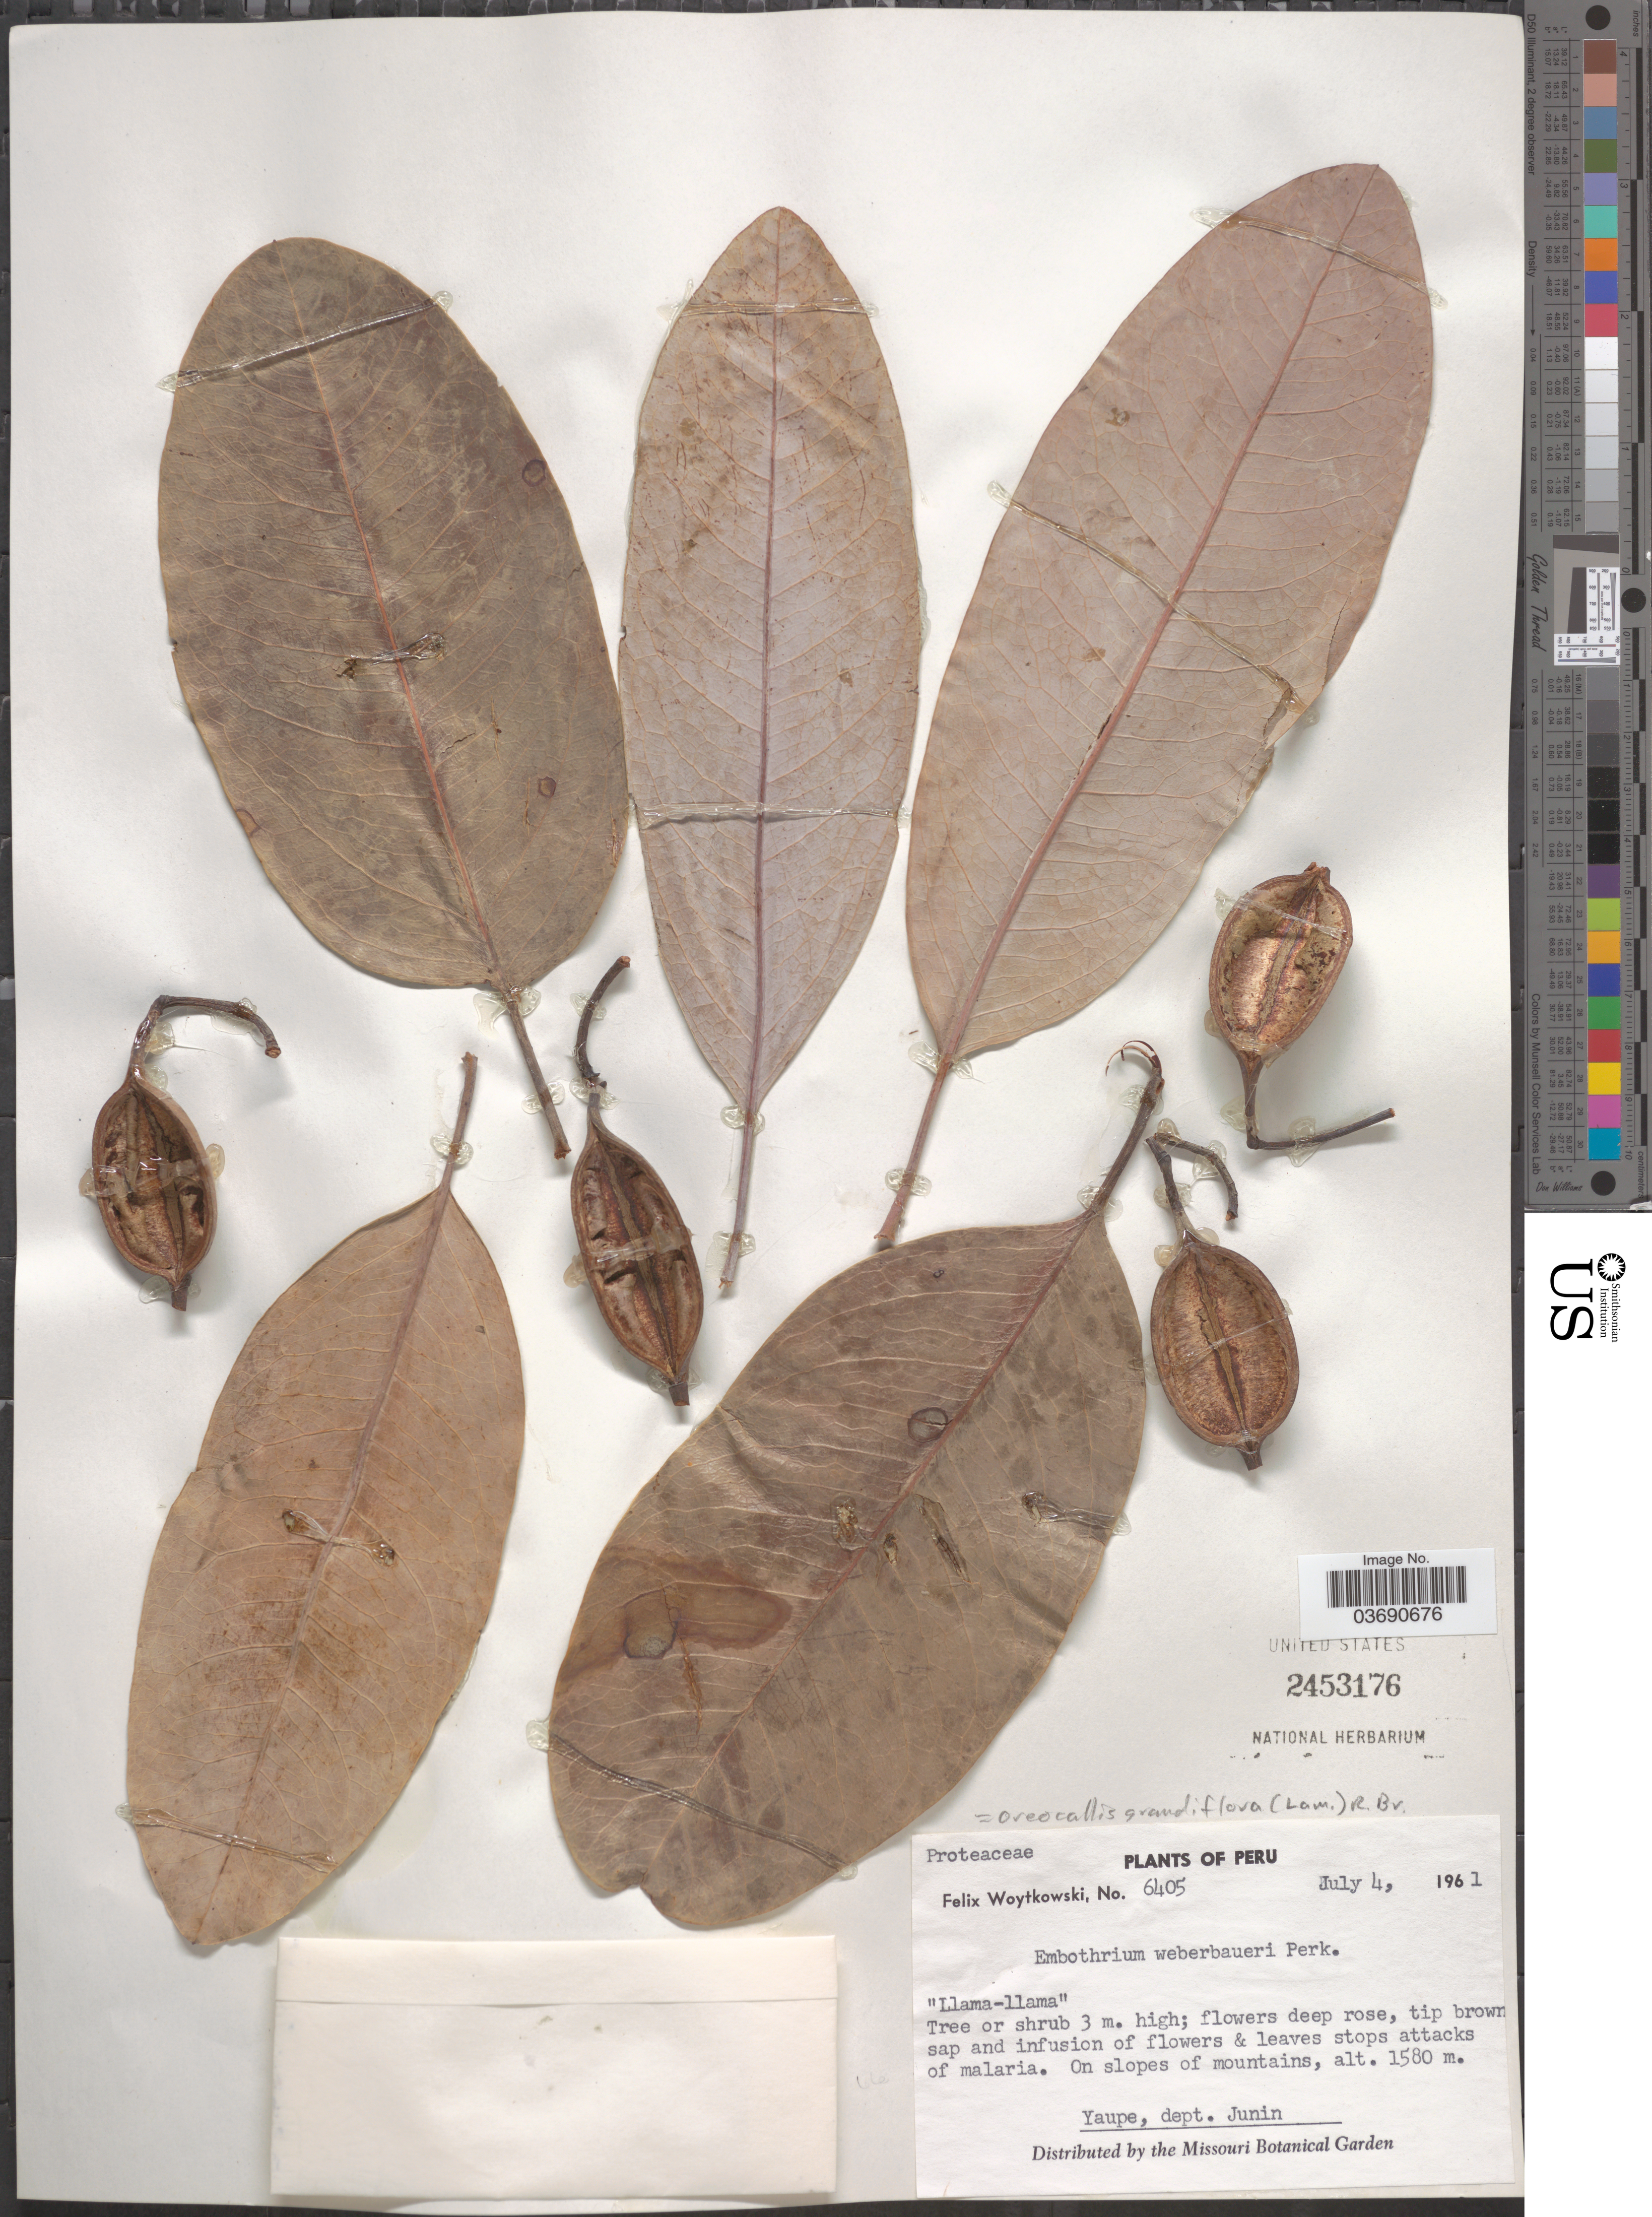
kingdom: Plantae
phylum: Tracheophyta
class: Magnoliopsida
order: Proteales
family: Proteaceae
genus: Oreocallis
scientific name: Oreocallis grandiflora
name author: (Lam.) R. Br.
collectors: F. Woytkowski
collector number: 6405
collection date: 1961-07-04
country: Peru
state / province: Junín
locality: Yaupe, dept. Junin.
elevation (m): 1580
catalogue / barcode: US 2453176